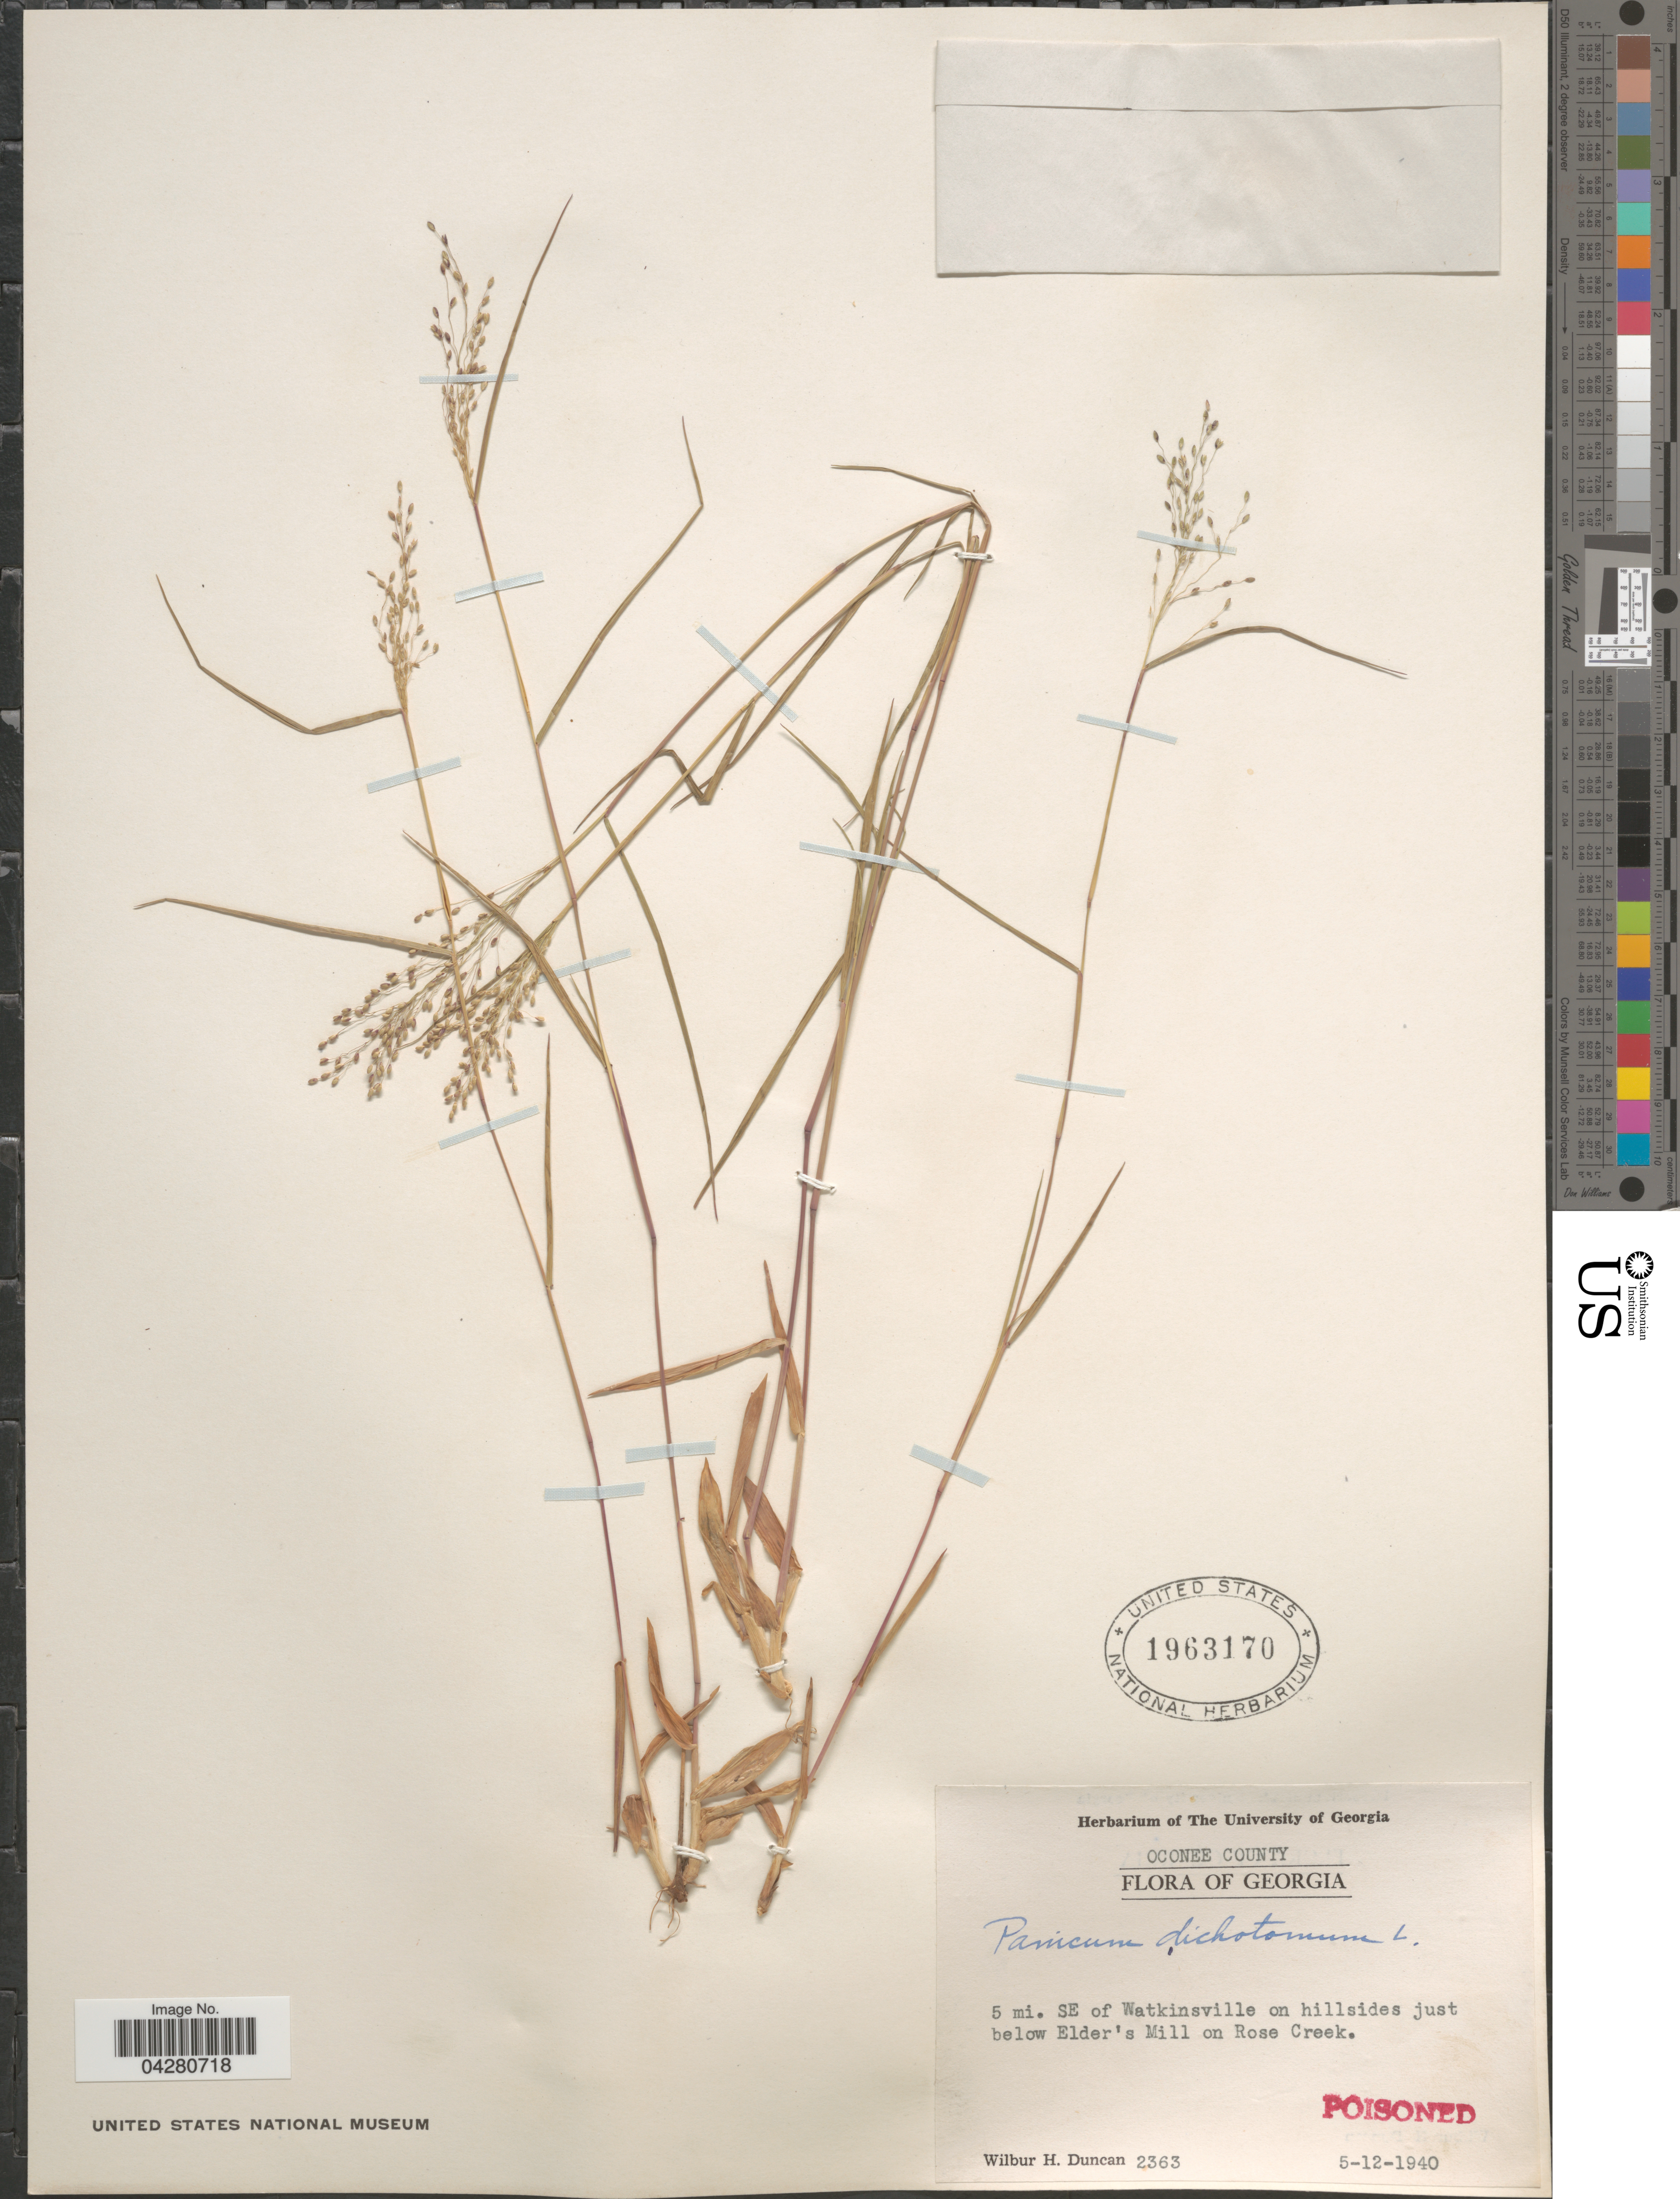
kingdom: Plantae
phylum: Tracheophyta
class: Liliopsida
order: Poales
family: Poaceae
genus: Dichanthelium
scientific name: Dichanthelium dichotomum var. dichotomum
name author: (L.) Gould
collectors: W. H. Duncan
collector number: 2363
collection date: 1940-05-12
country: United States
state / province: Georgia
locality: Oconee County. 5 mi. SE of Watkinsville on hillsides just below Elder's Mill on Rose Creek.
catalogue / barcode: US 1963170